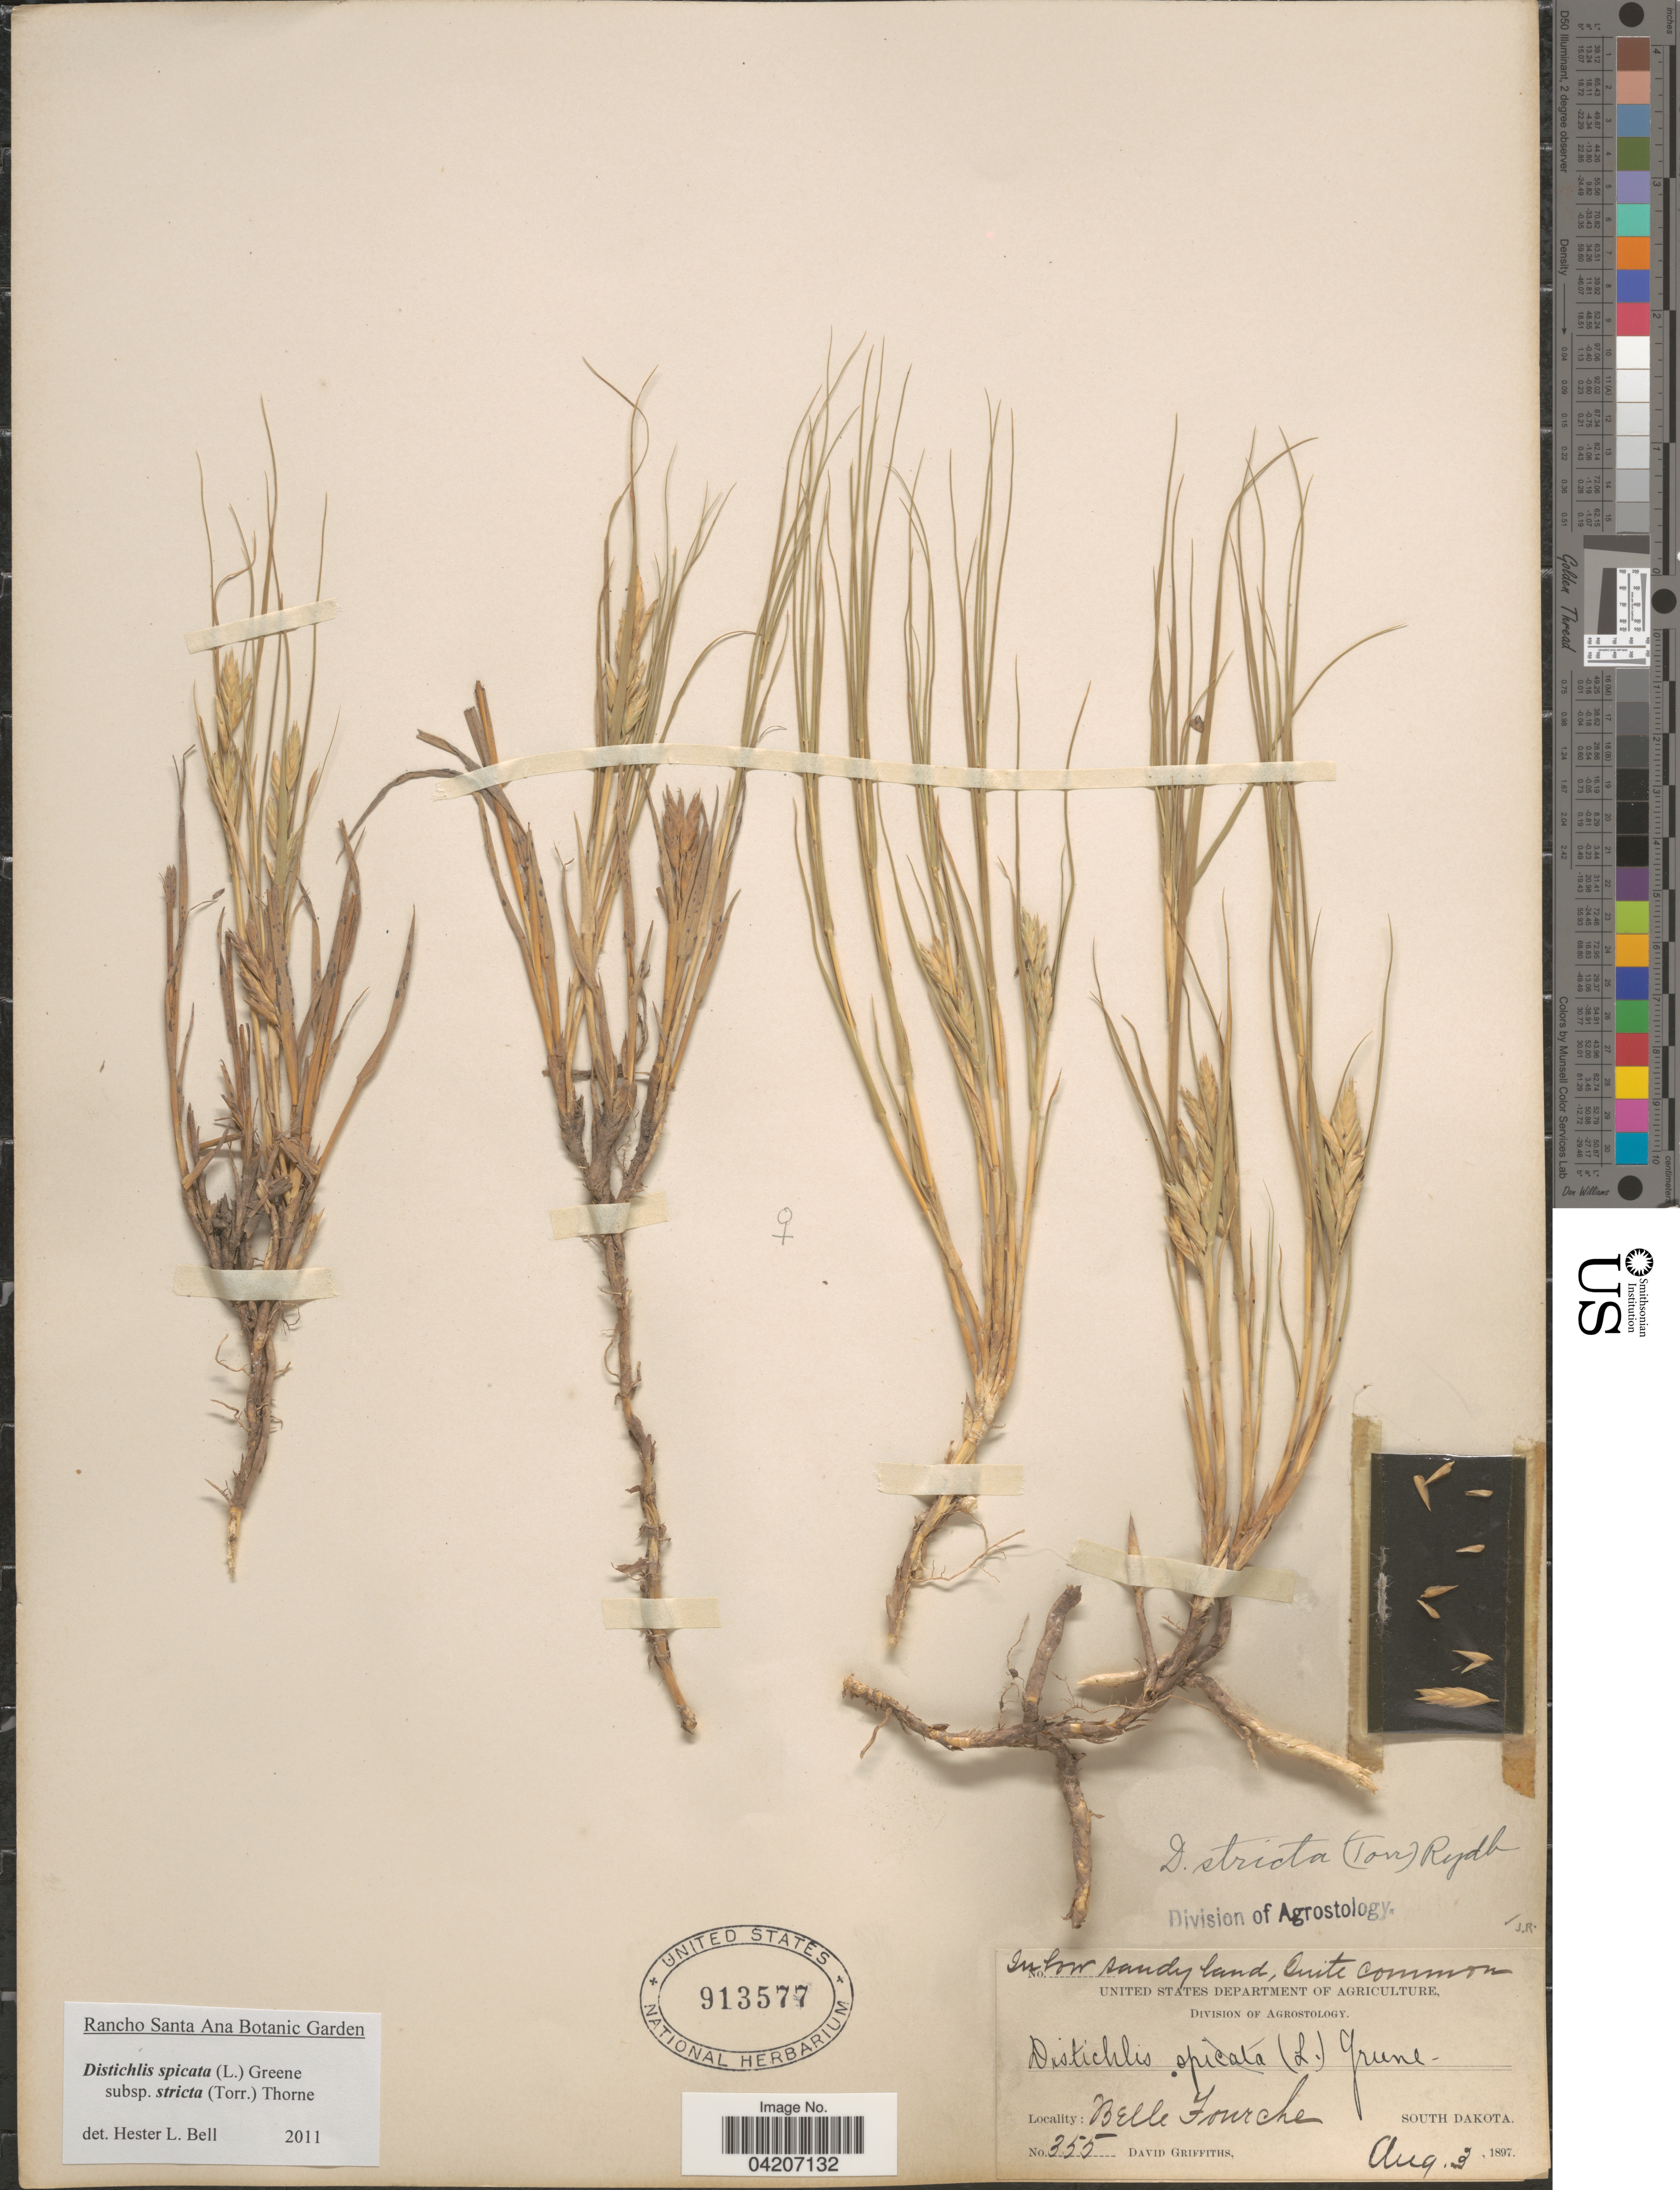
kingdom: Plantae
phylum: Tracheophyta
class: Liliopsida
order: Poales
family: Poaceae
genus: Distichlis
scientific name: Distichlis spicata subsp. stricta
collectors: D. Griffiths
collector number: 355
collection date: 1897-08-03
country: United States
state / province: South Dakota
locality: Belle Fourche.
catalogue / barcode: US 913577